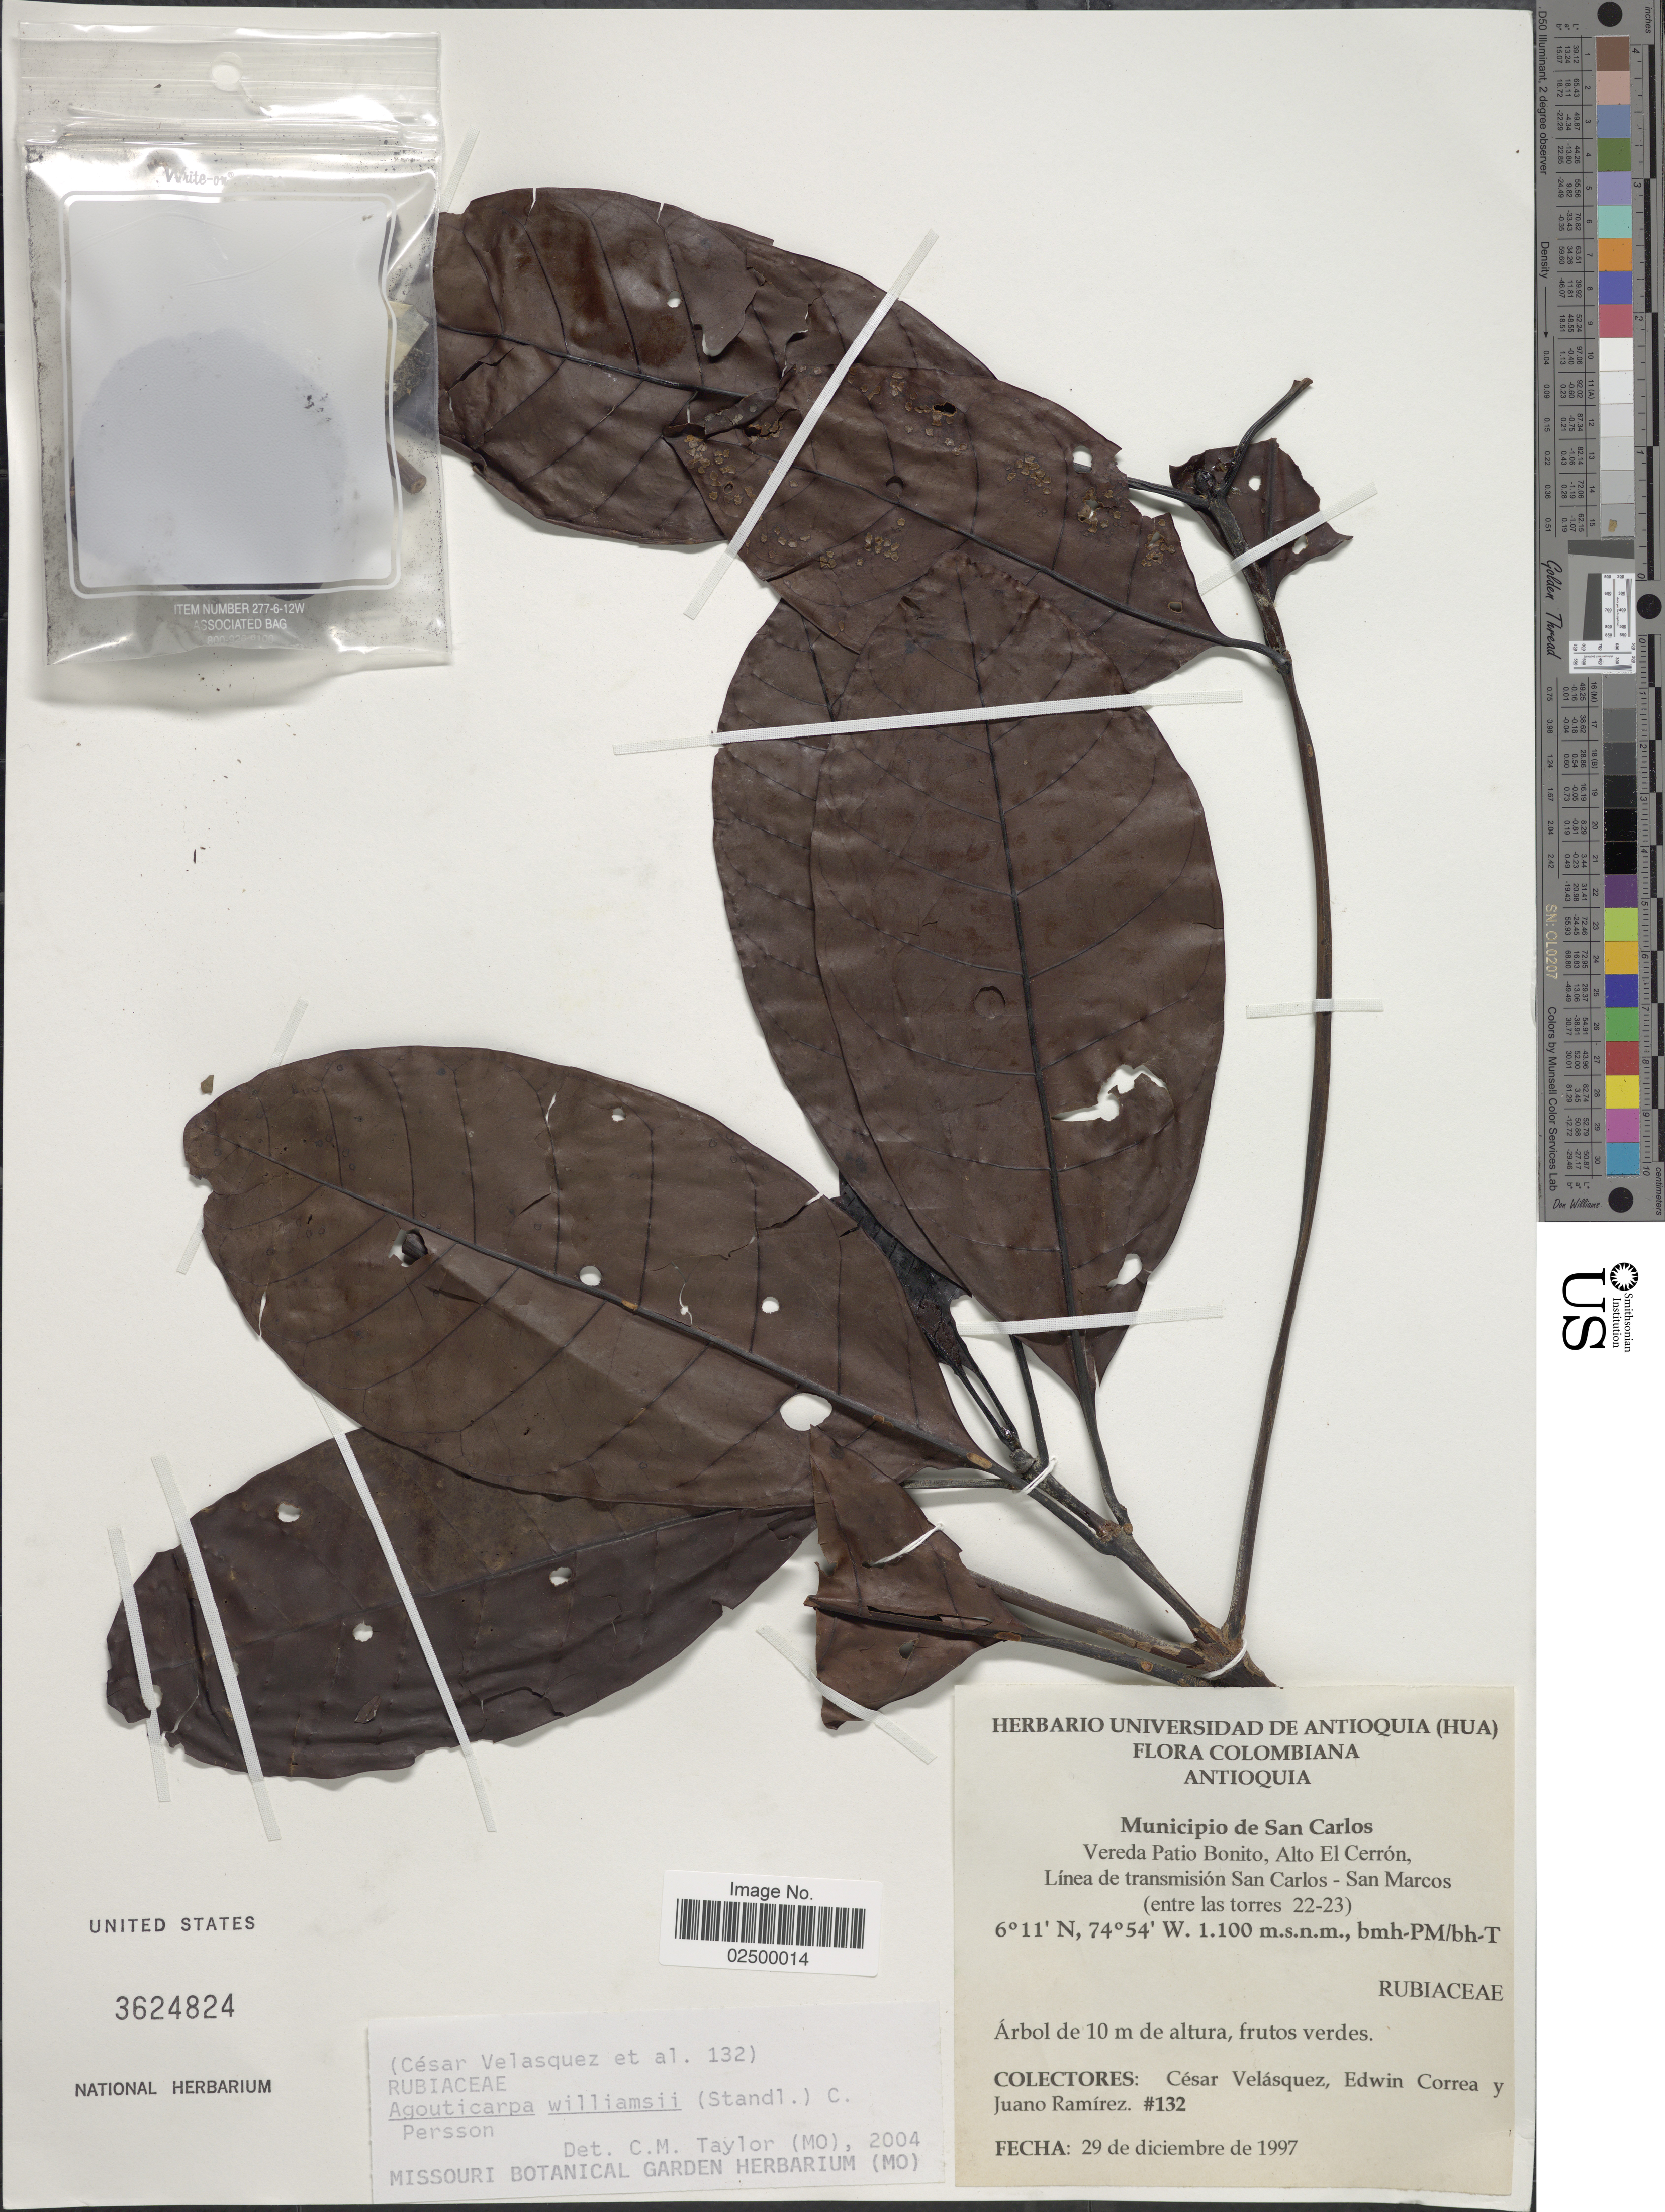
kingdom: Plantae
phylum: Tracheophyta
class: Magnoliopsida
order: Gentianales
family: Rubiaceae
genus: Agouticarpa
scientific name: Agouticarpa williamsii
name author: (Standl.) C.H. Perss.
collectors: C. Velásquez, E. Correa & J. Ramírez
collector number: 132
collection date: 1997-12-29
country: Colombia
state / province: Antioquia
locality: Municipio de San Carlos, Vereda Patio Bonito, Alto El Cerron, Linea de transmission San Carlos-San Marcos (entre las torres 22-23)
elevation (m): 1100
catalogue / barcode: US 3624824